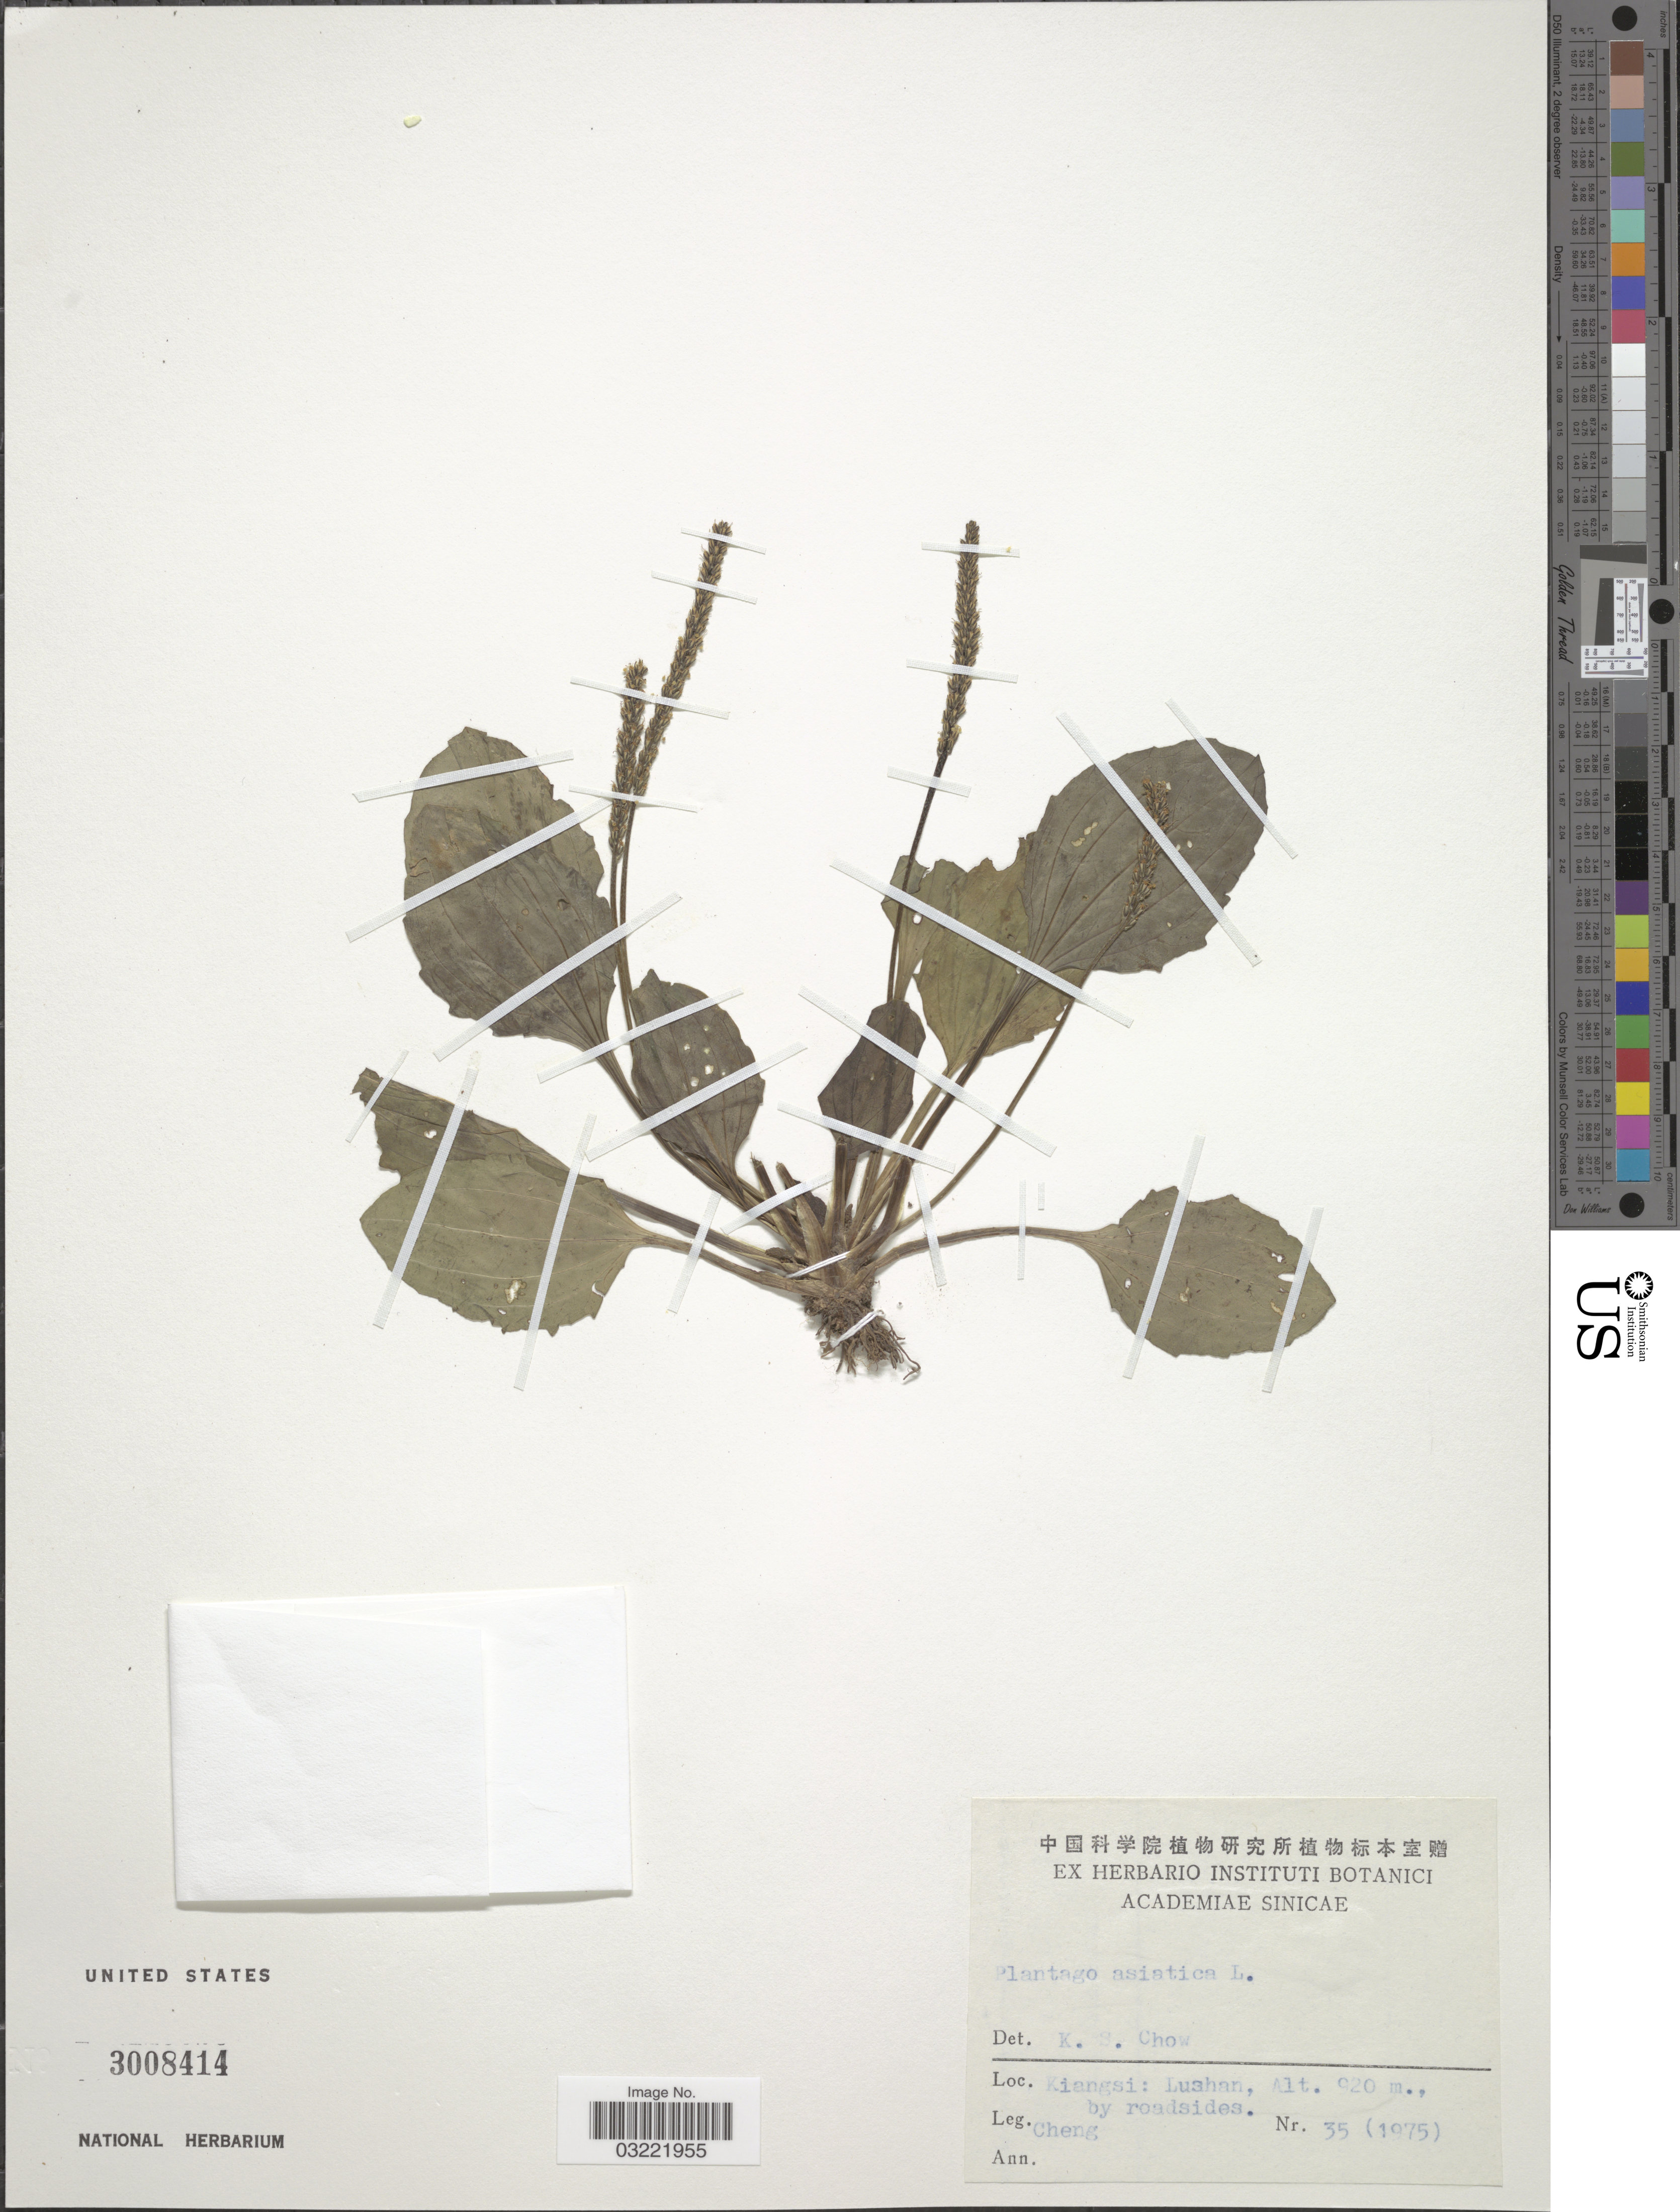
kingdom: Plantae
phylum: Tracheophyta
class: Magnoliopsida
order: Lamiales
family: Plantaginaceae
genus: Plantago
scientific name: Plantago asiatica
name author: L.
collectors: -. Cheng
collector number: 35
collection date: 1975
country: China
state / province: Jiangxi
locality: Kiangsi: Lushan.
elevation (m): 920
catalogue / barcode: US 3008414